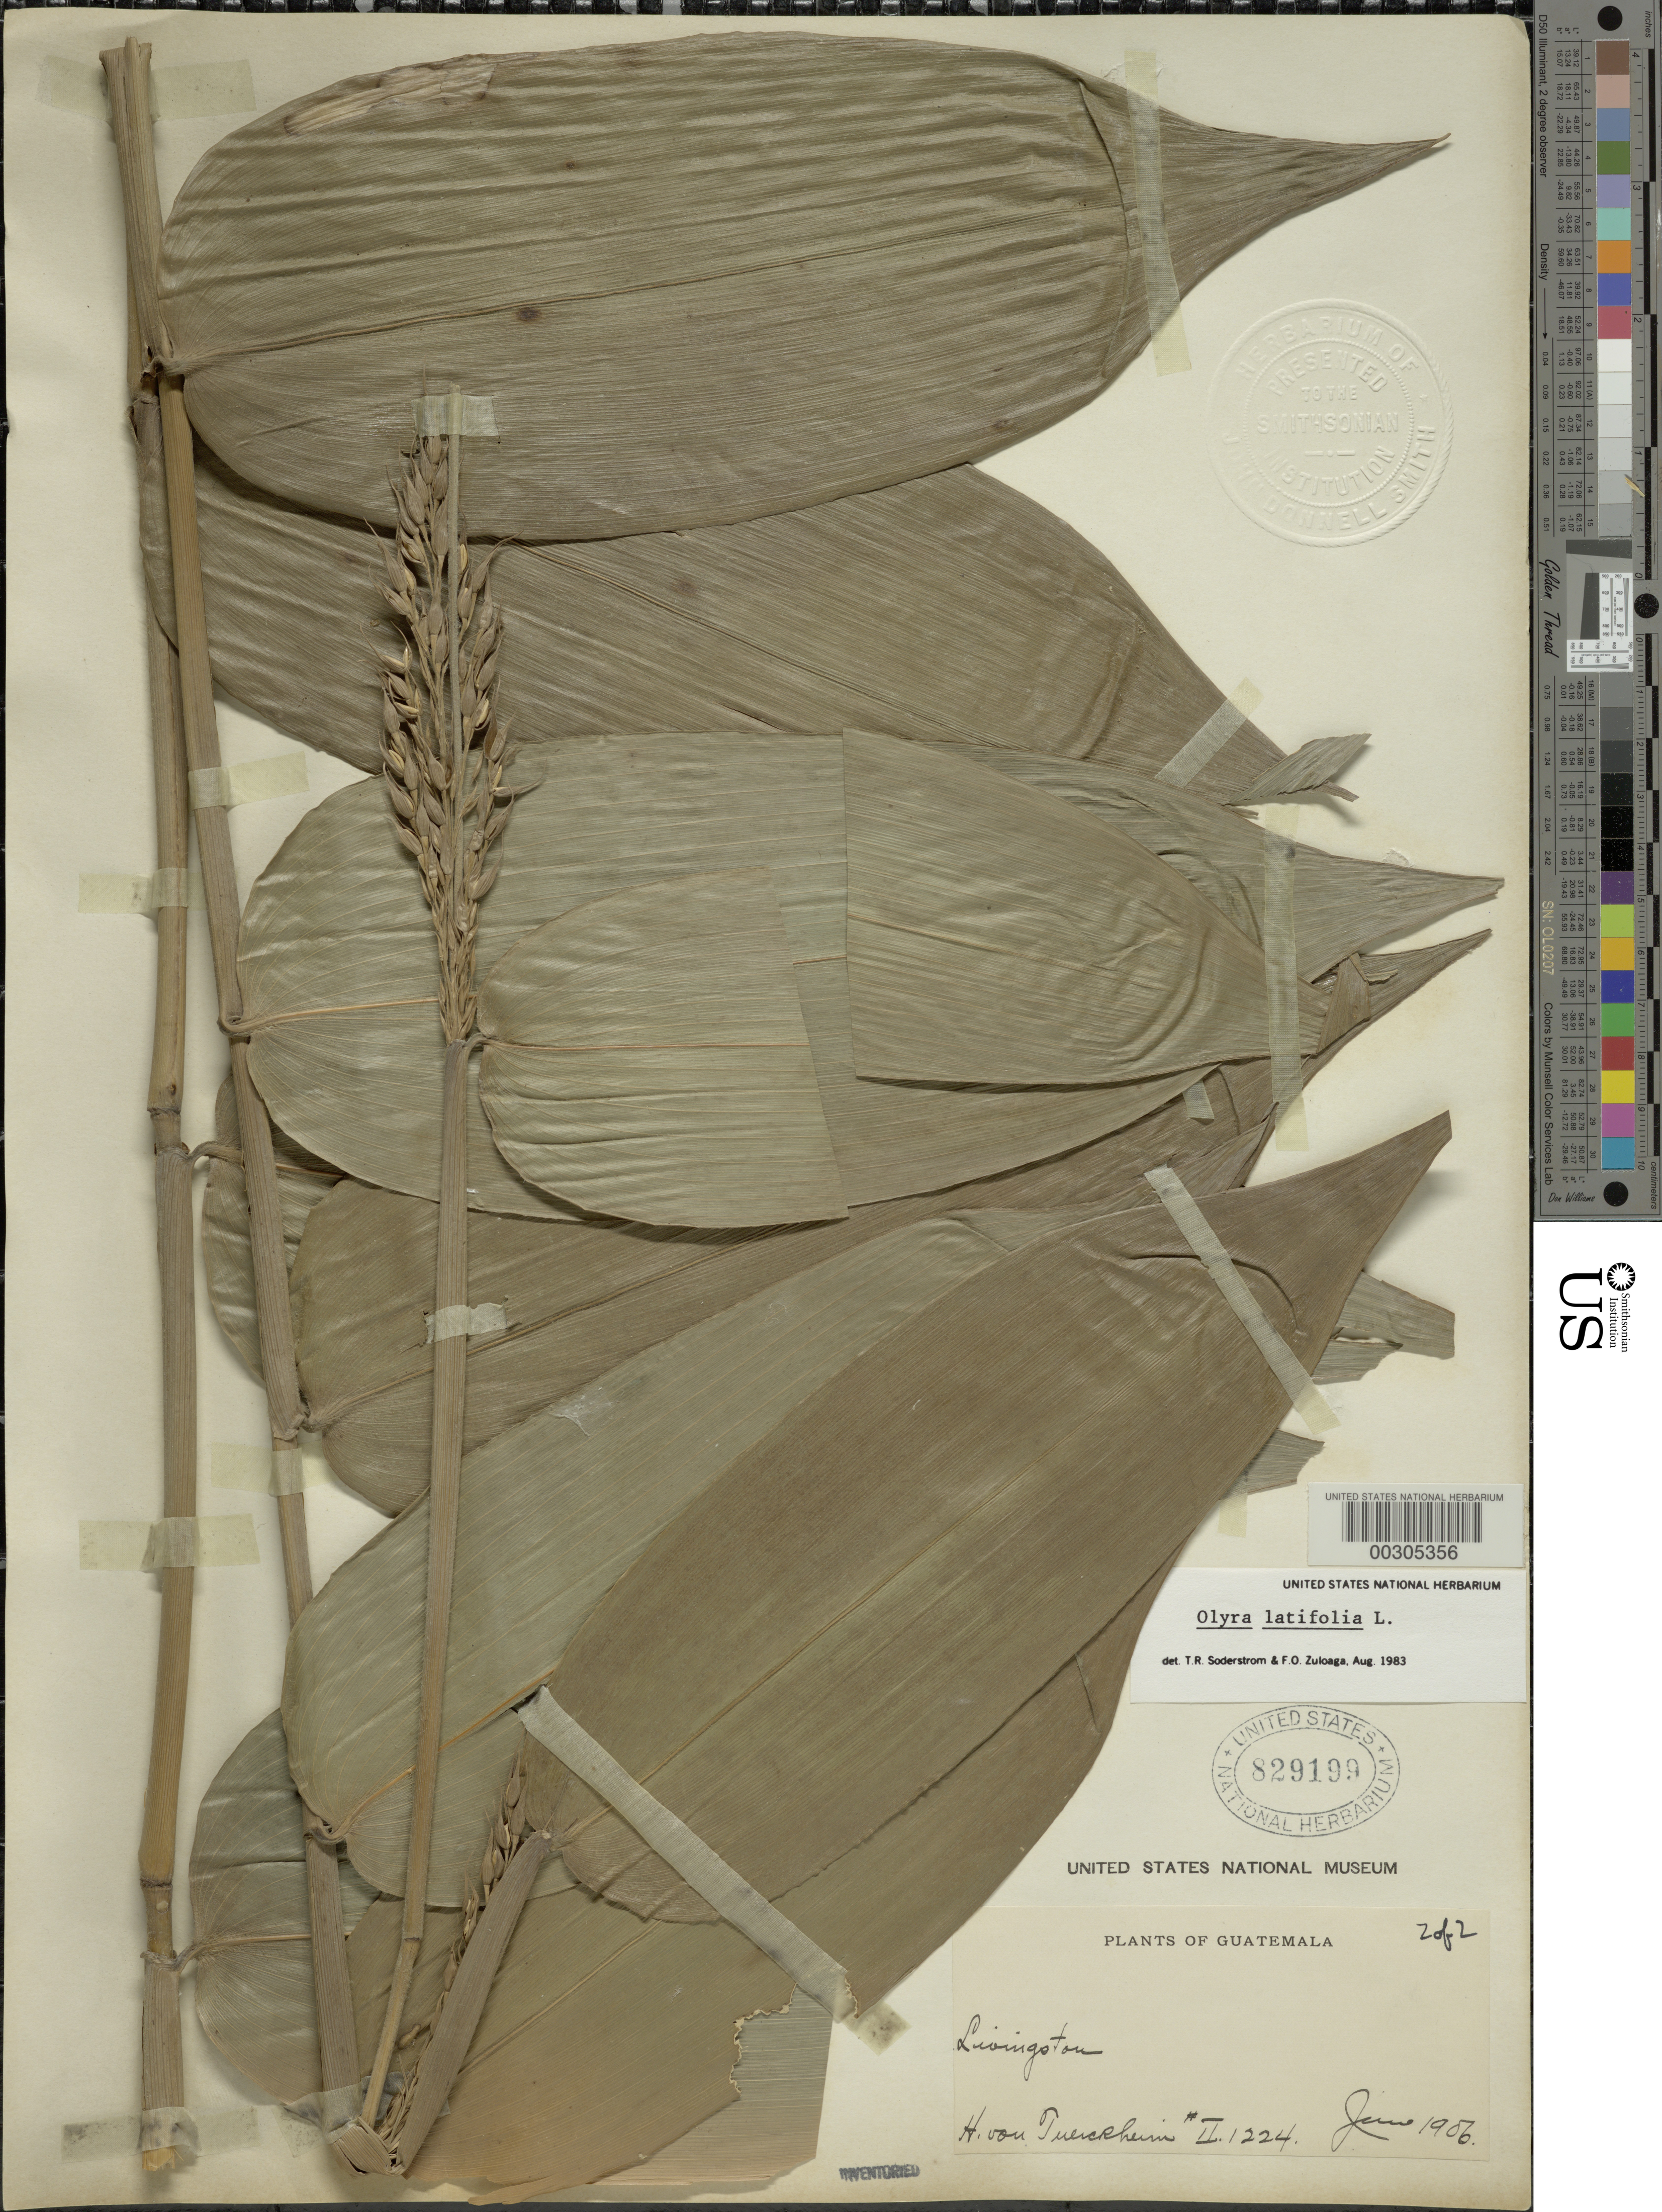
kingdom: Plantae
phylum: Tracheophyta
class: Liliopsida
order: Poales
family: Poaceae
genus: Olyra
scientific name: Olyra latifolia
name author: L.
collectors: H. von Türckheim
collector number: Ii-1224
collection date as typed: Jun 1906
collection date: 1906-06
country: Guatemala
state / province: Izabal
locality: Livingston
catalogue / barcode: US 829199